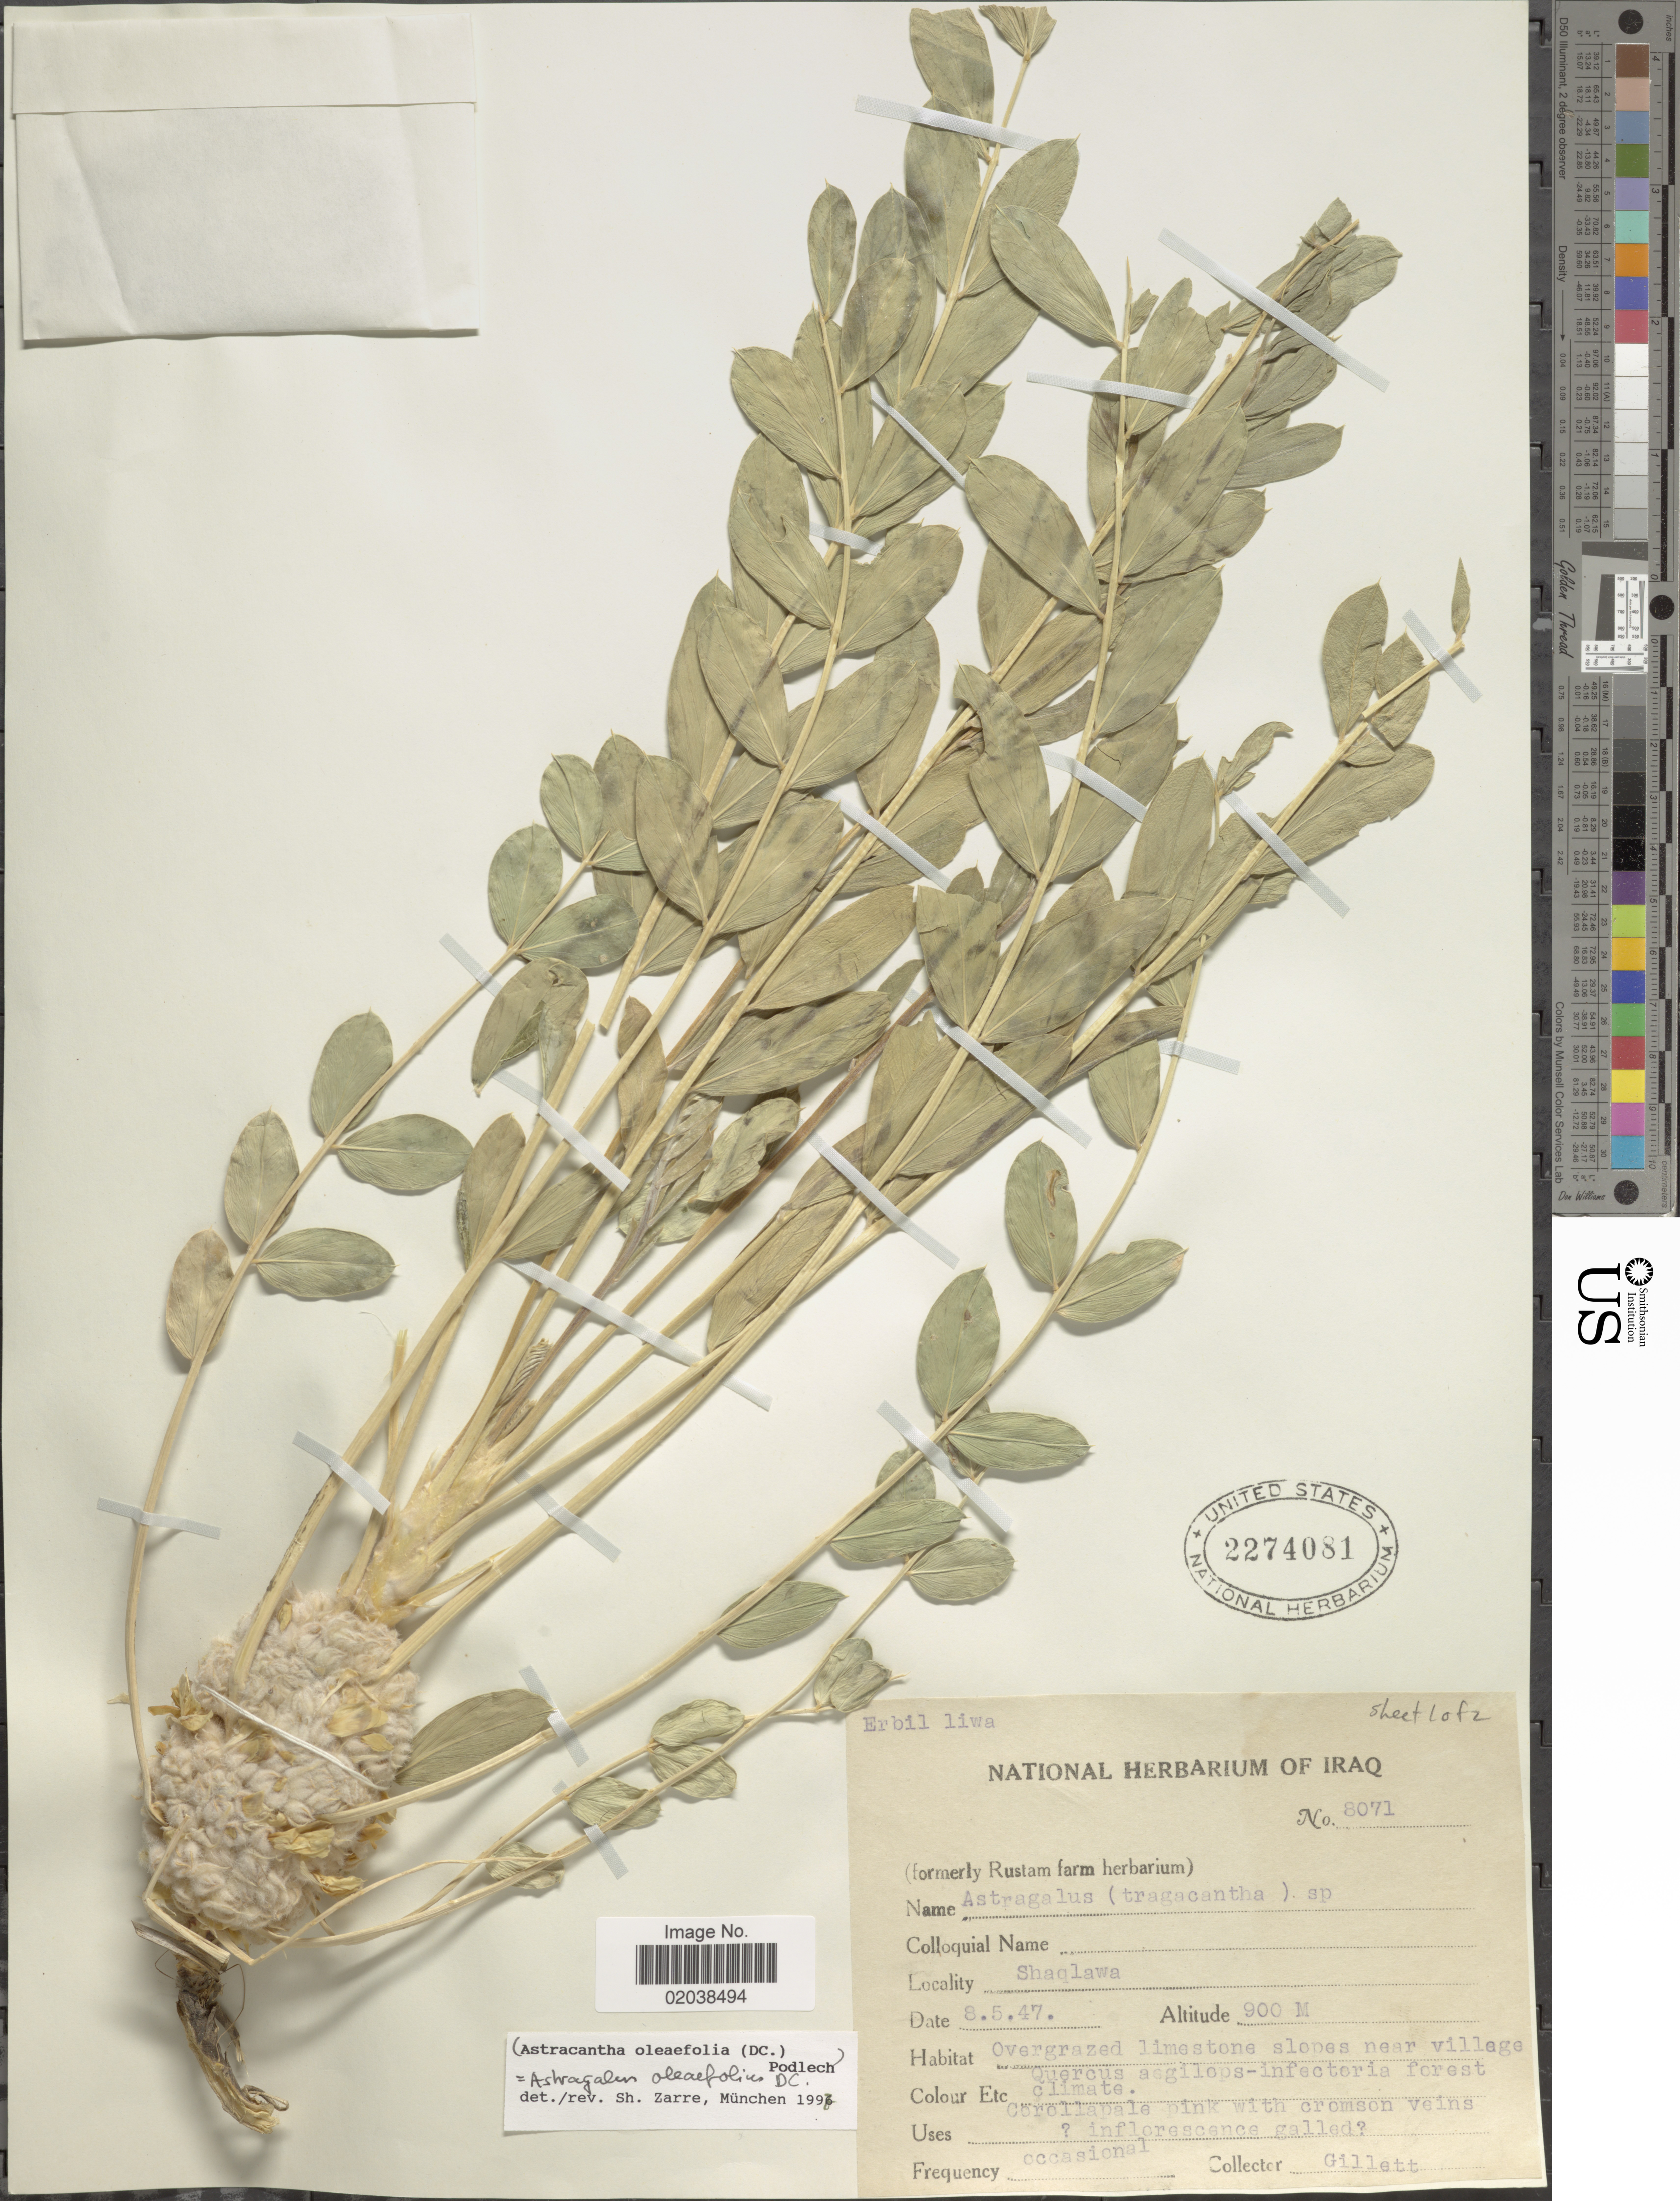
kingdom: Plantae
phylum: Tracheophyta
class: Magnoliopsida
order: Fabales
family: Fabaceae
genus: Astragalus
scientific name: Astragalus oleifolius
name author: DC.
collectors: Gillett, --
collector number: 8071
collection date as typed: Transcribed d/m/y: 8/5/47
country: Iraq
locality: Shaqlawa. Overgrazed limestone slopes near village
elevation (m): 900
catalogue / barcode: US 2274081